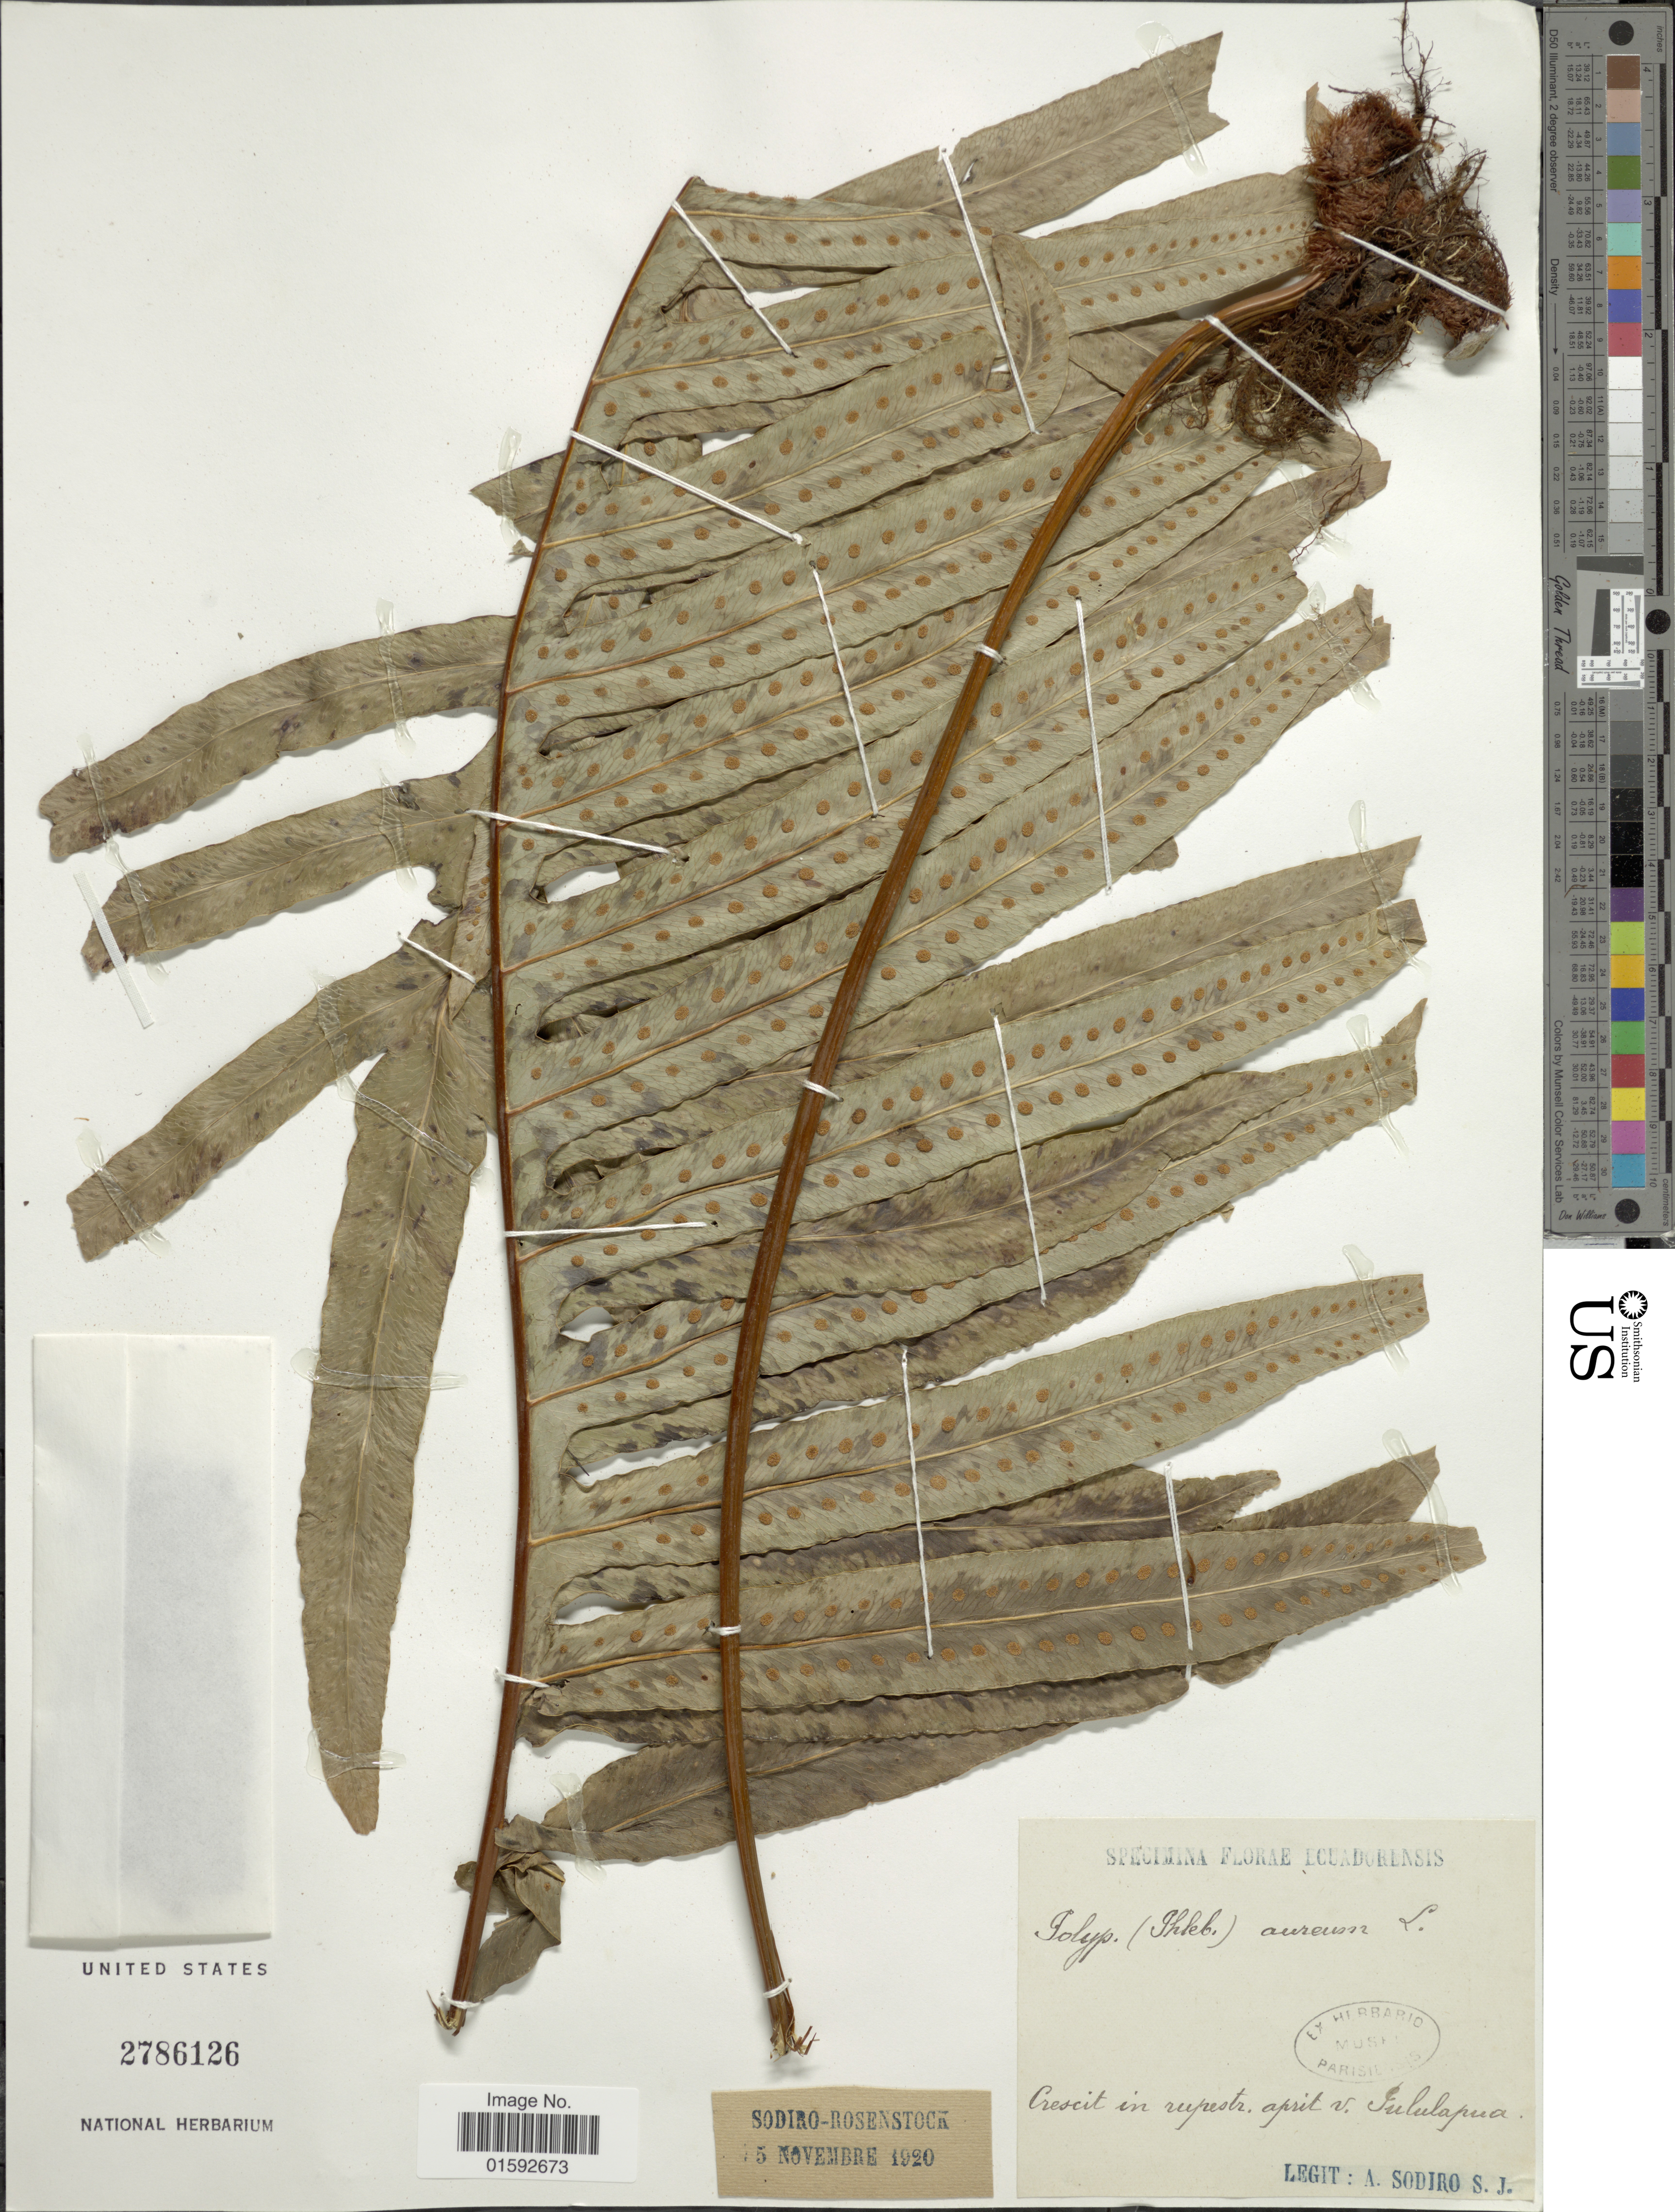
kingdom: Plantae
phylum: Tracheophyta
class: Polypodiopsida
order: Polypodiales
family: Polypodiaceae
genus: Phlebodium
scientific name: Phlebodium pseudoaureum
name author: (Cav.) Lellinger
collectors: A. Sodiro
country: Ecuador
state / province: Pichincha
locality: Crescit in rupestr. aprit v. Pululahua.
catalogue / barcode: US 2786126